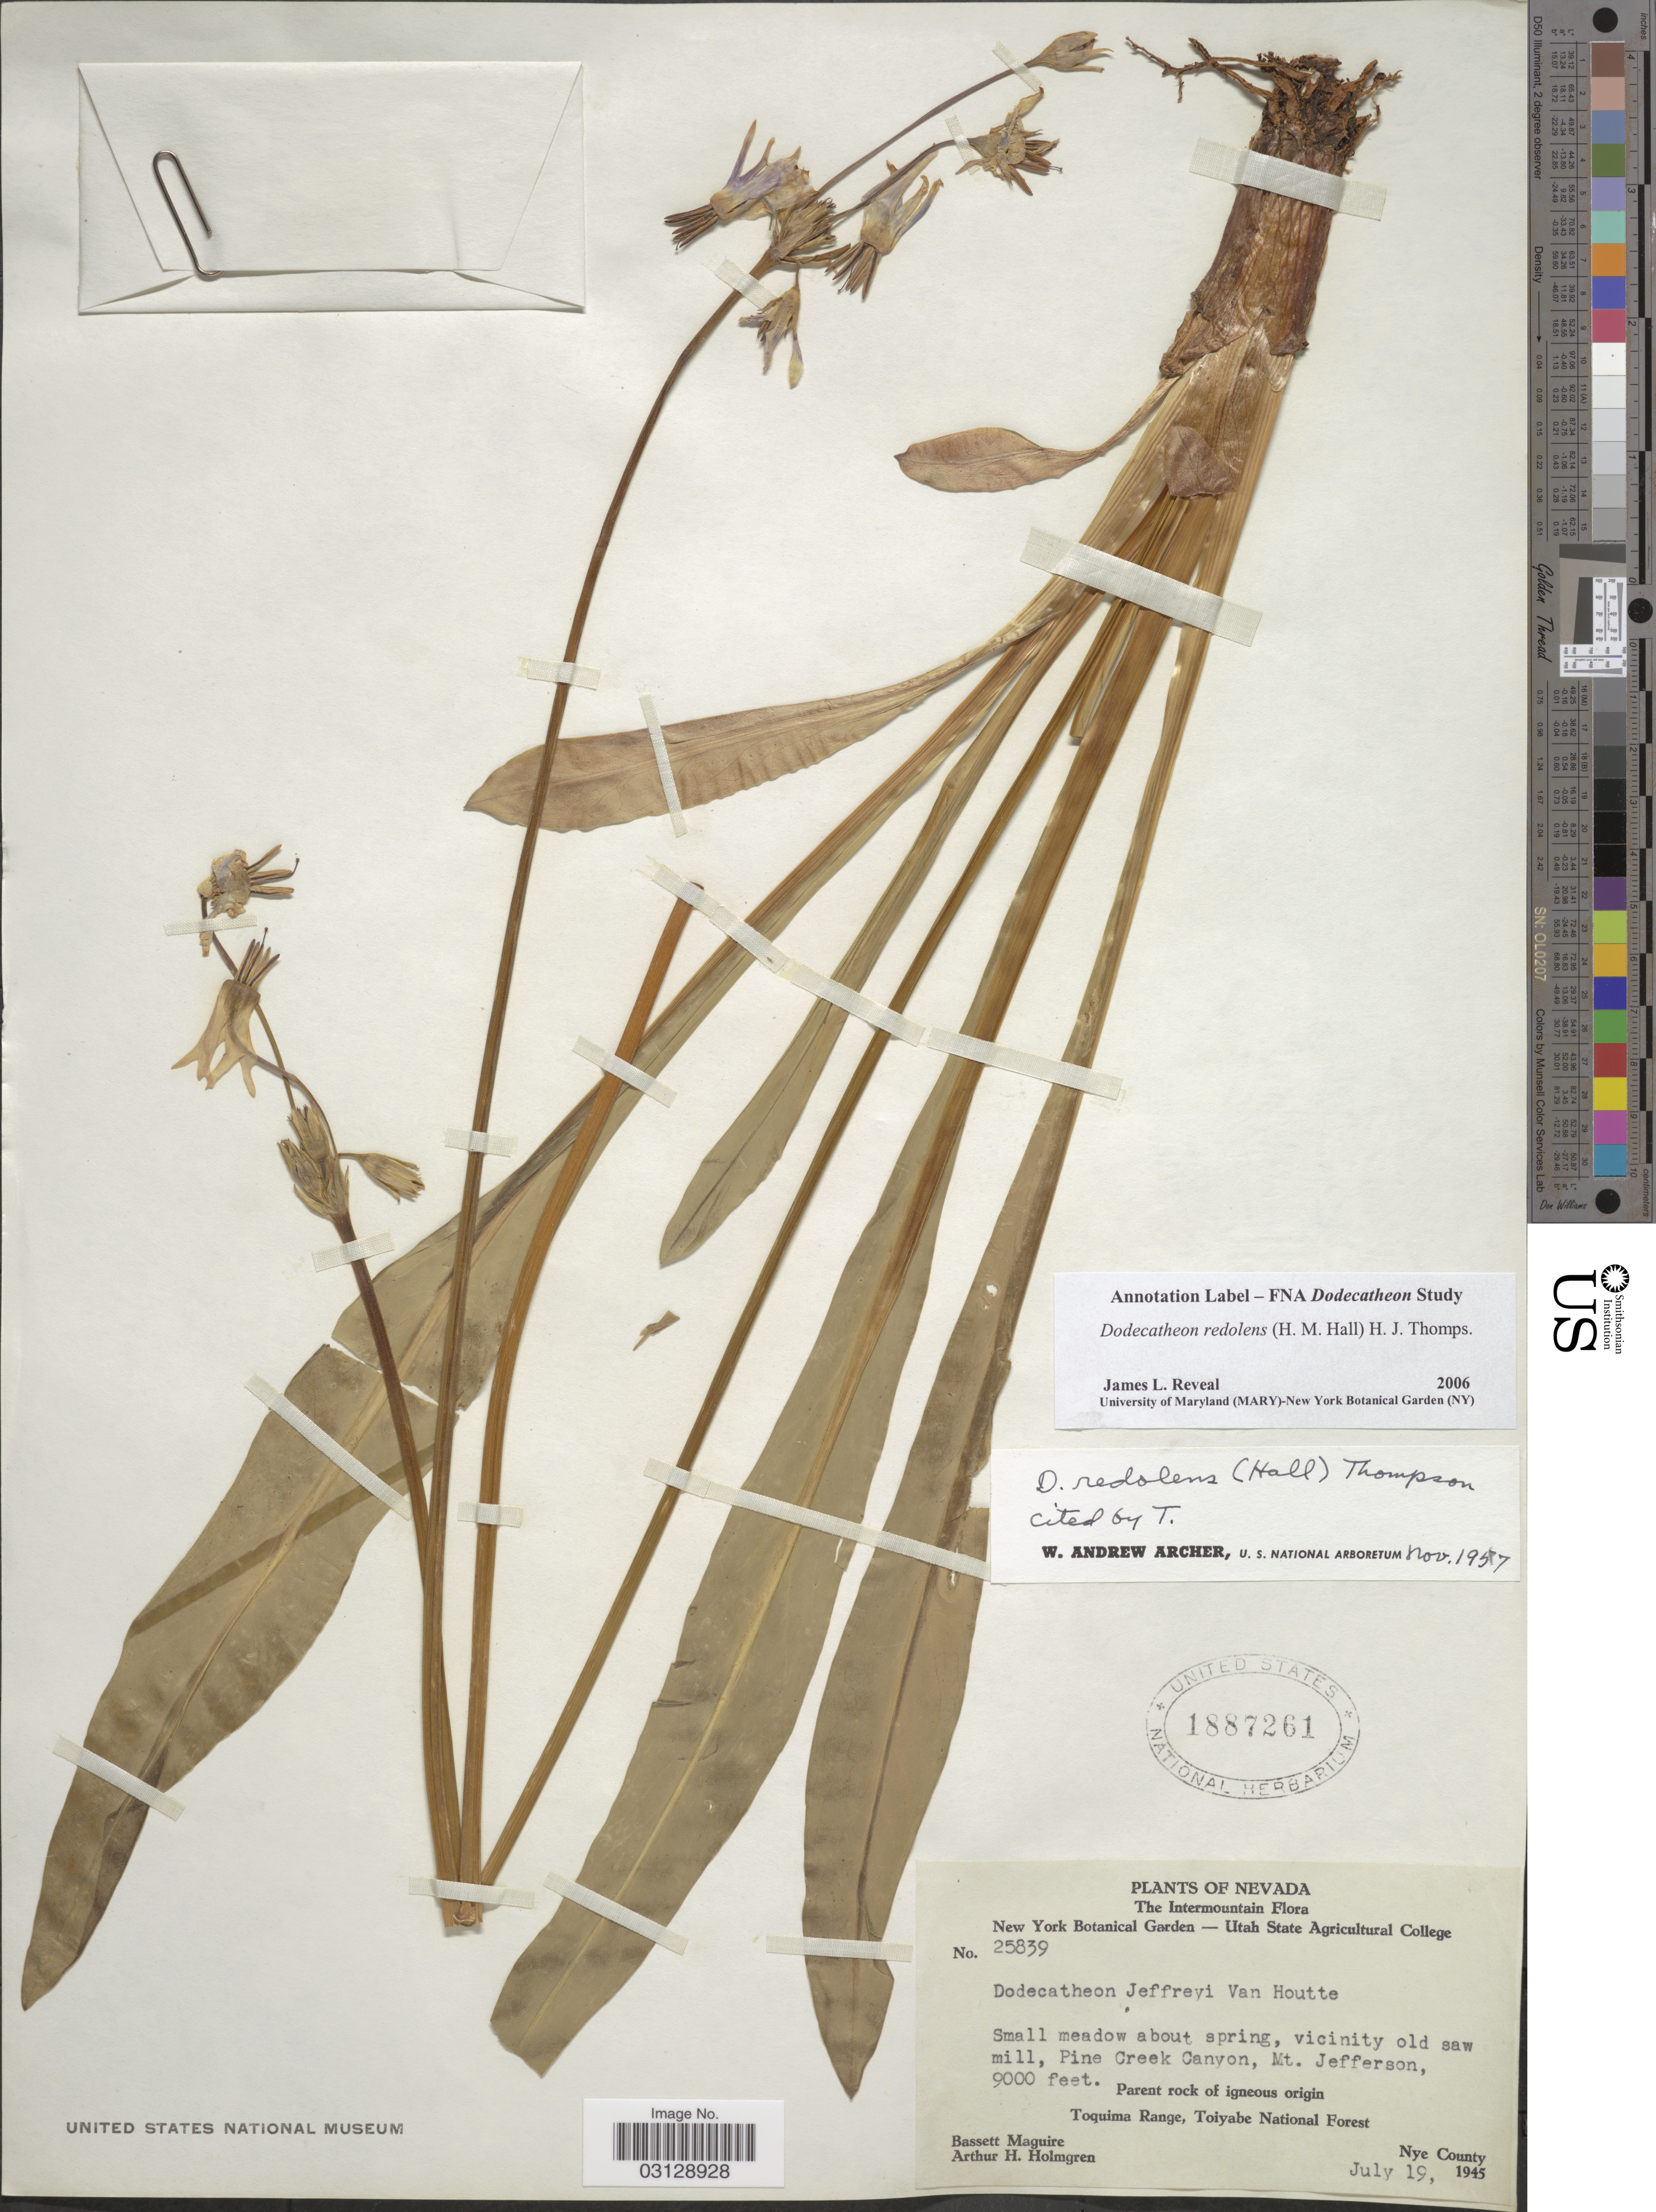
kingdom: Plantae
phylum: Tracheophyta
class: Magnoliopsida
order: Ericales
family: Primulaceae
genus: Dodecatheon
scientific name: Dodecatheon redolens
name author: (H.M. Hall) H.J. Thomps.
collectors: B. Maguire & A. H. Holmgren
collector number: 25839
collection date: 1945-07-19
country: United States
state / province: Nevada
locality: Intermountain. Small meadow about spring, vicinity old saw mill, Pine Creek Canyon, Mt. Jefferson, Parent rock of igneous origin. Toquima Range, Toiyabe National Forest. Nye County.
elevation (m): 2743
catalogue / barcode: US 1887261